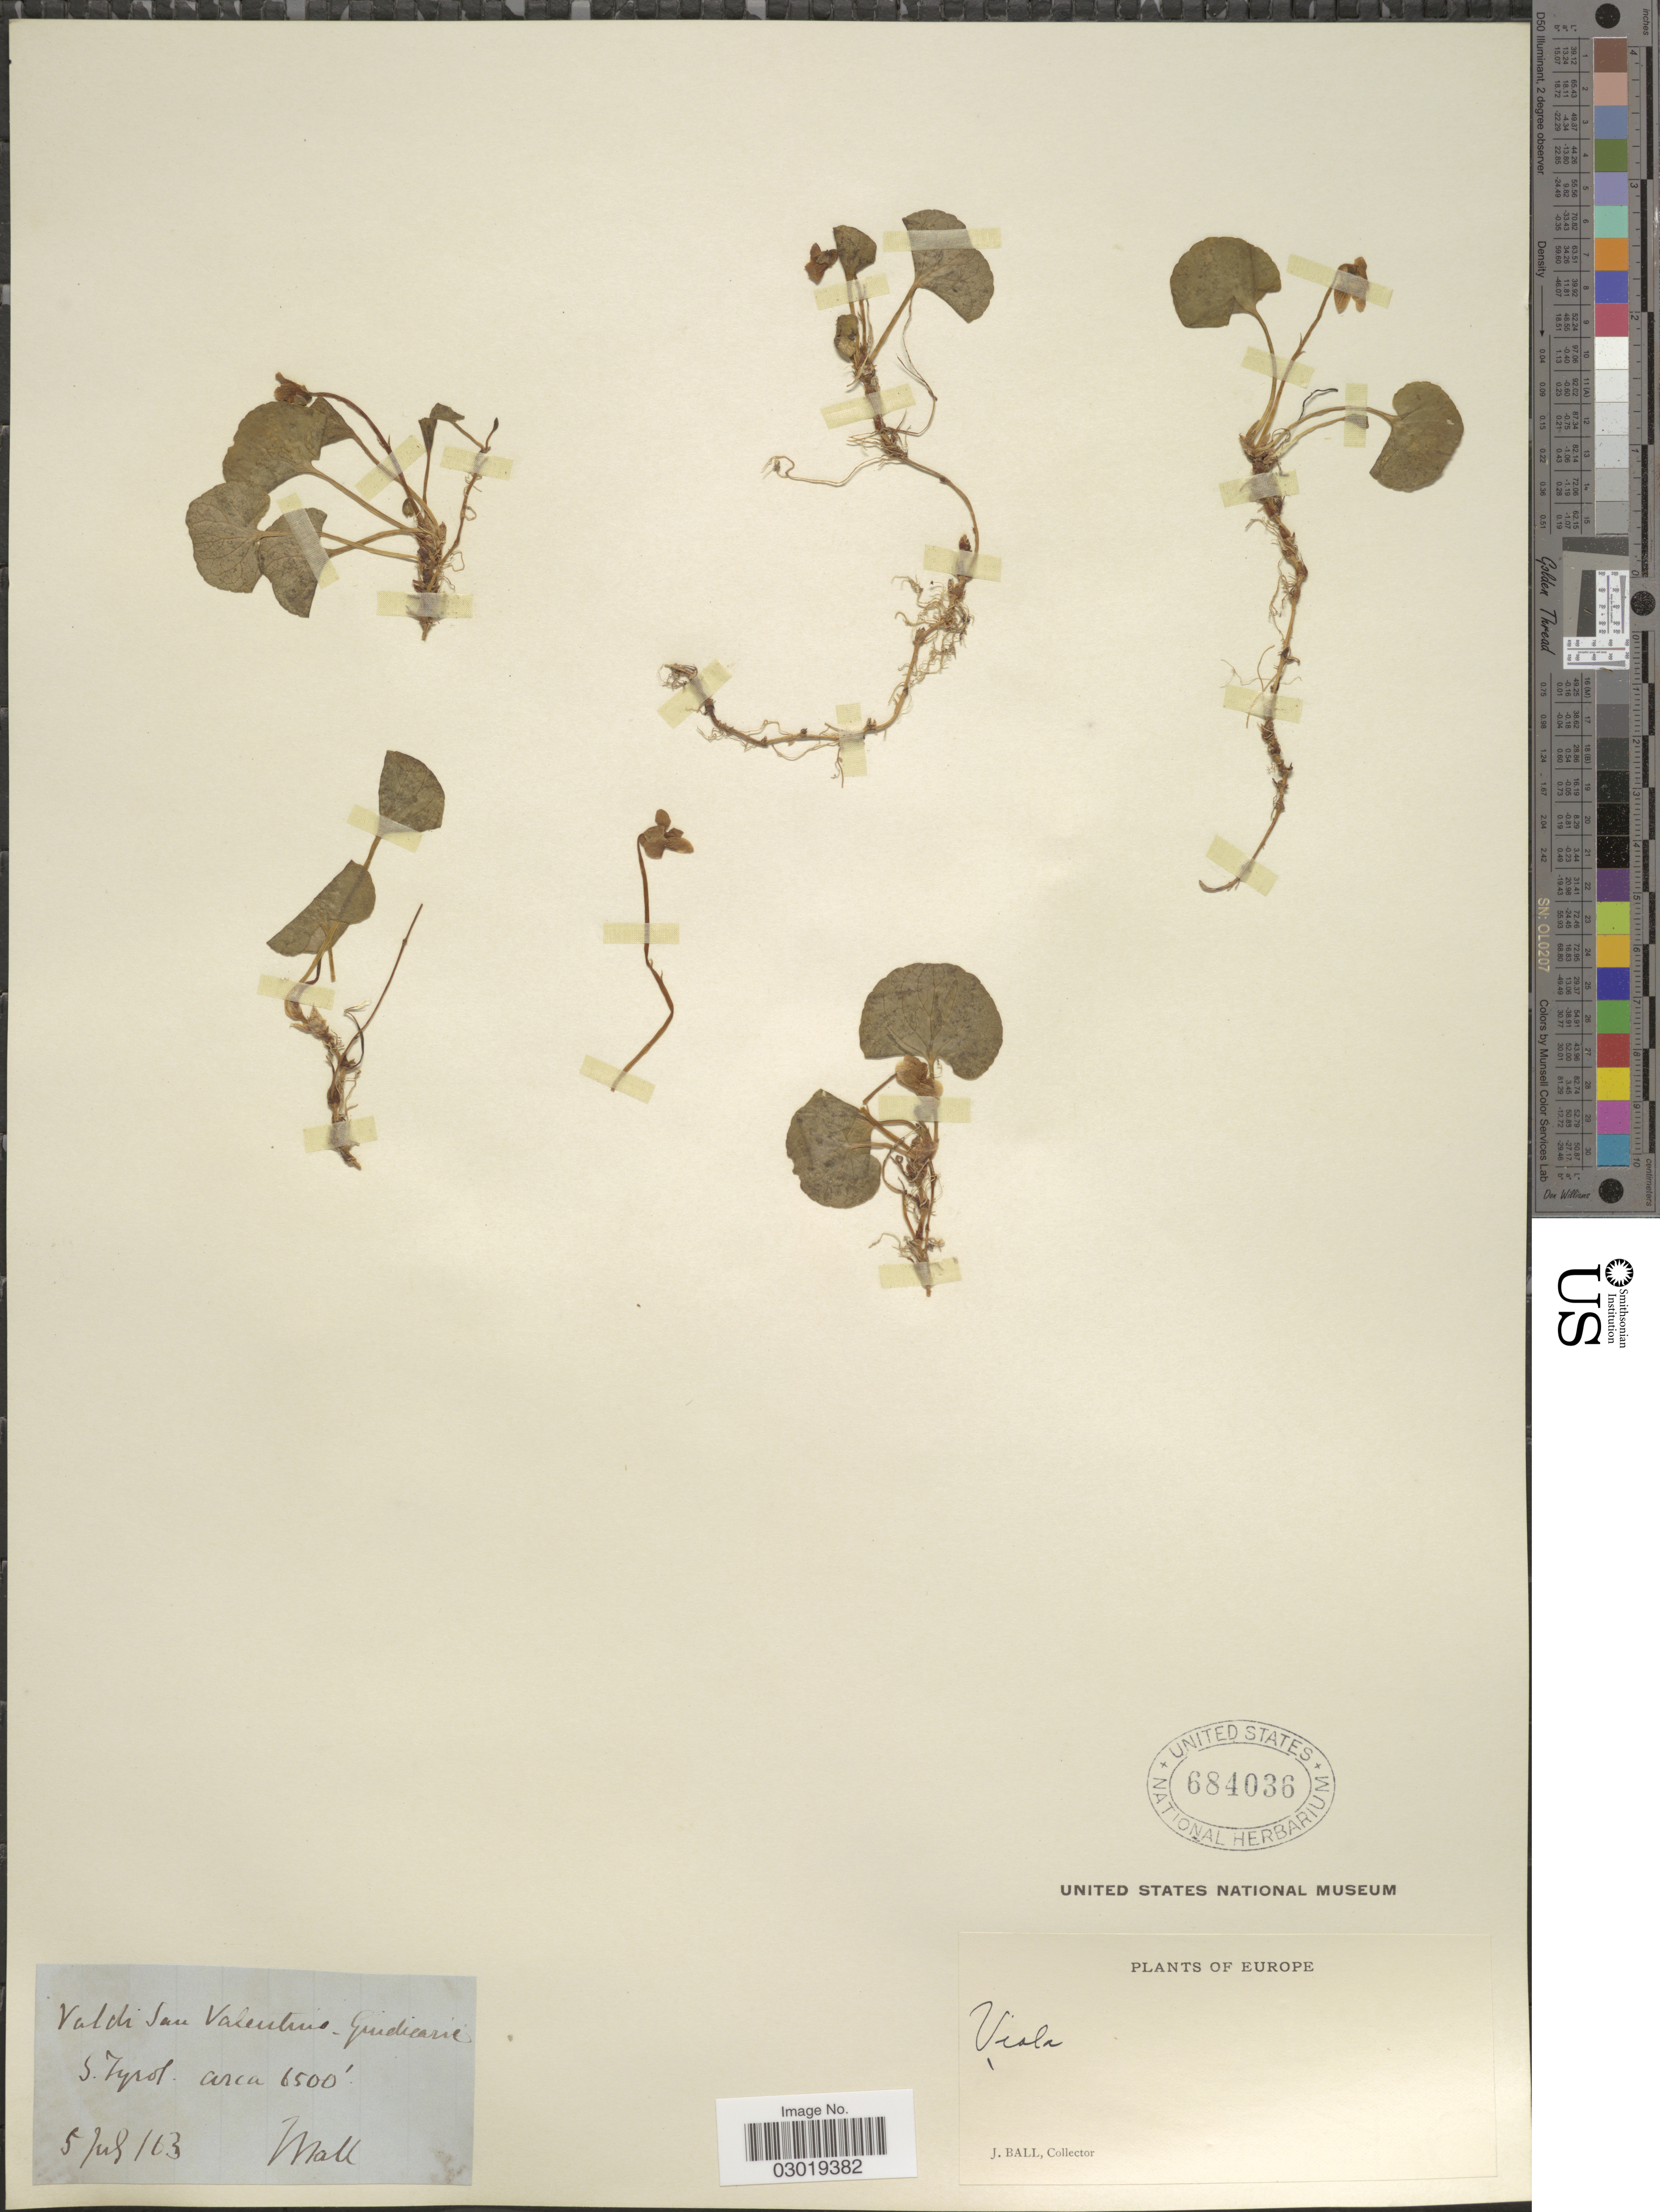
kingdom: Plantae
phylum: Tracheophyta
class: Magnoliopsida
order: Malpighiales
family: Violaceae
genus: Viola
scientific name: Viola sp.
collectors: J. Ball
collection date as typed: Transcribed d/m/y: 5/7/13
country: Italy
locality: Val di San Valentino - Giudicarie S. Tyrol.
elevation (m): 1981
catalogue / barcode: US 684036